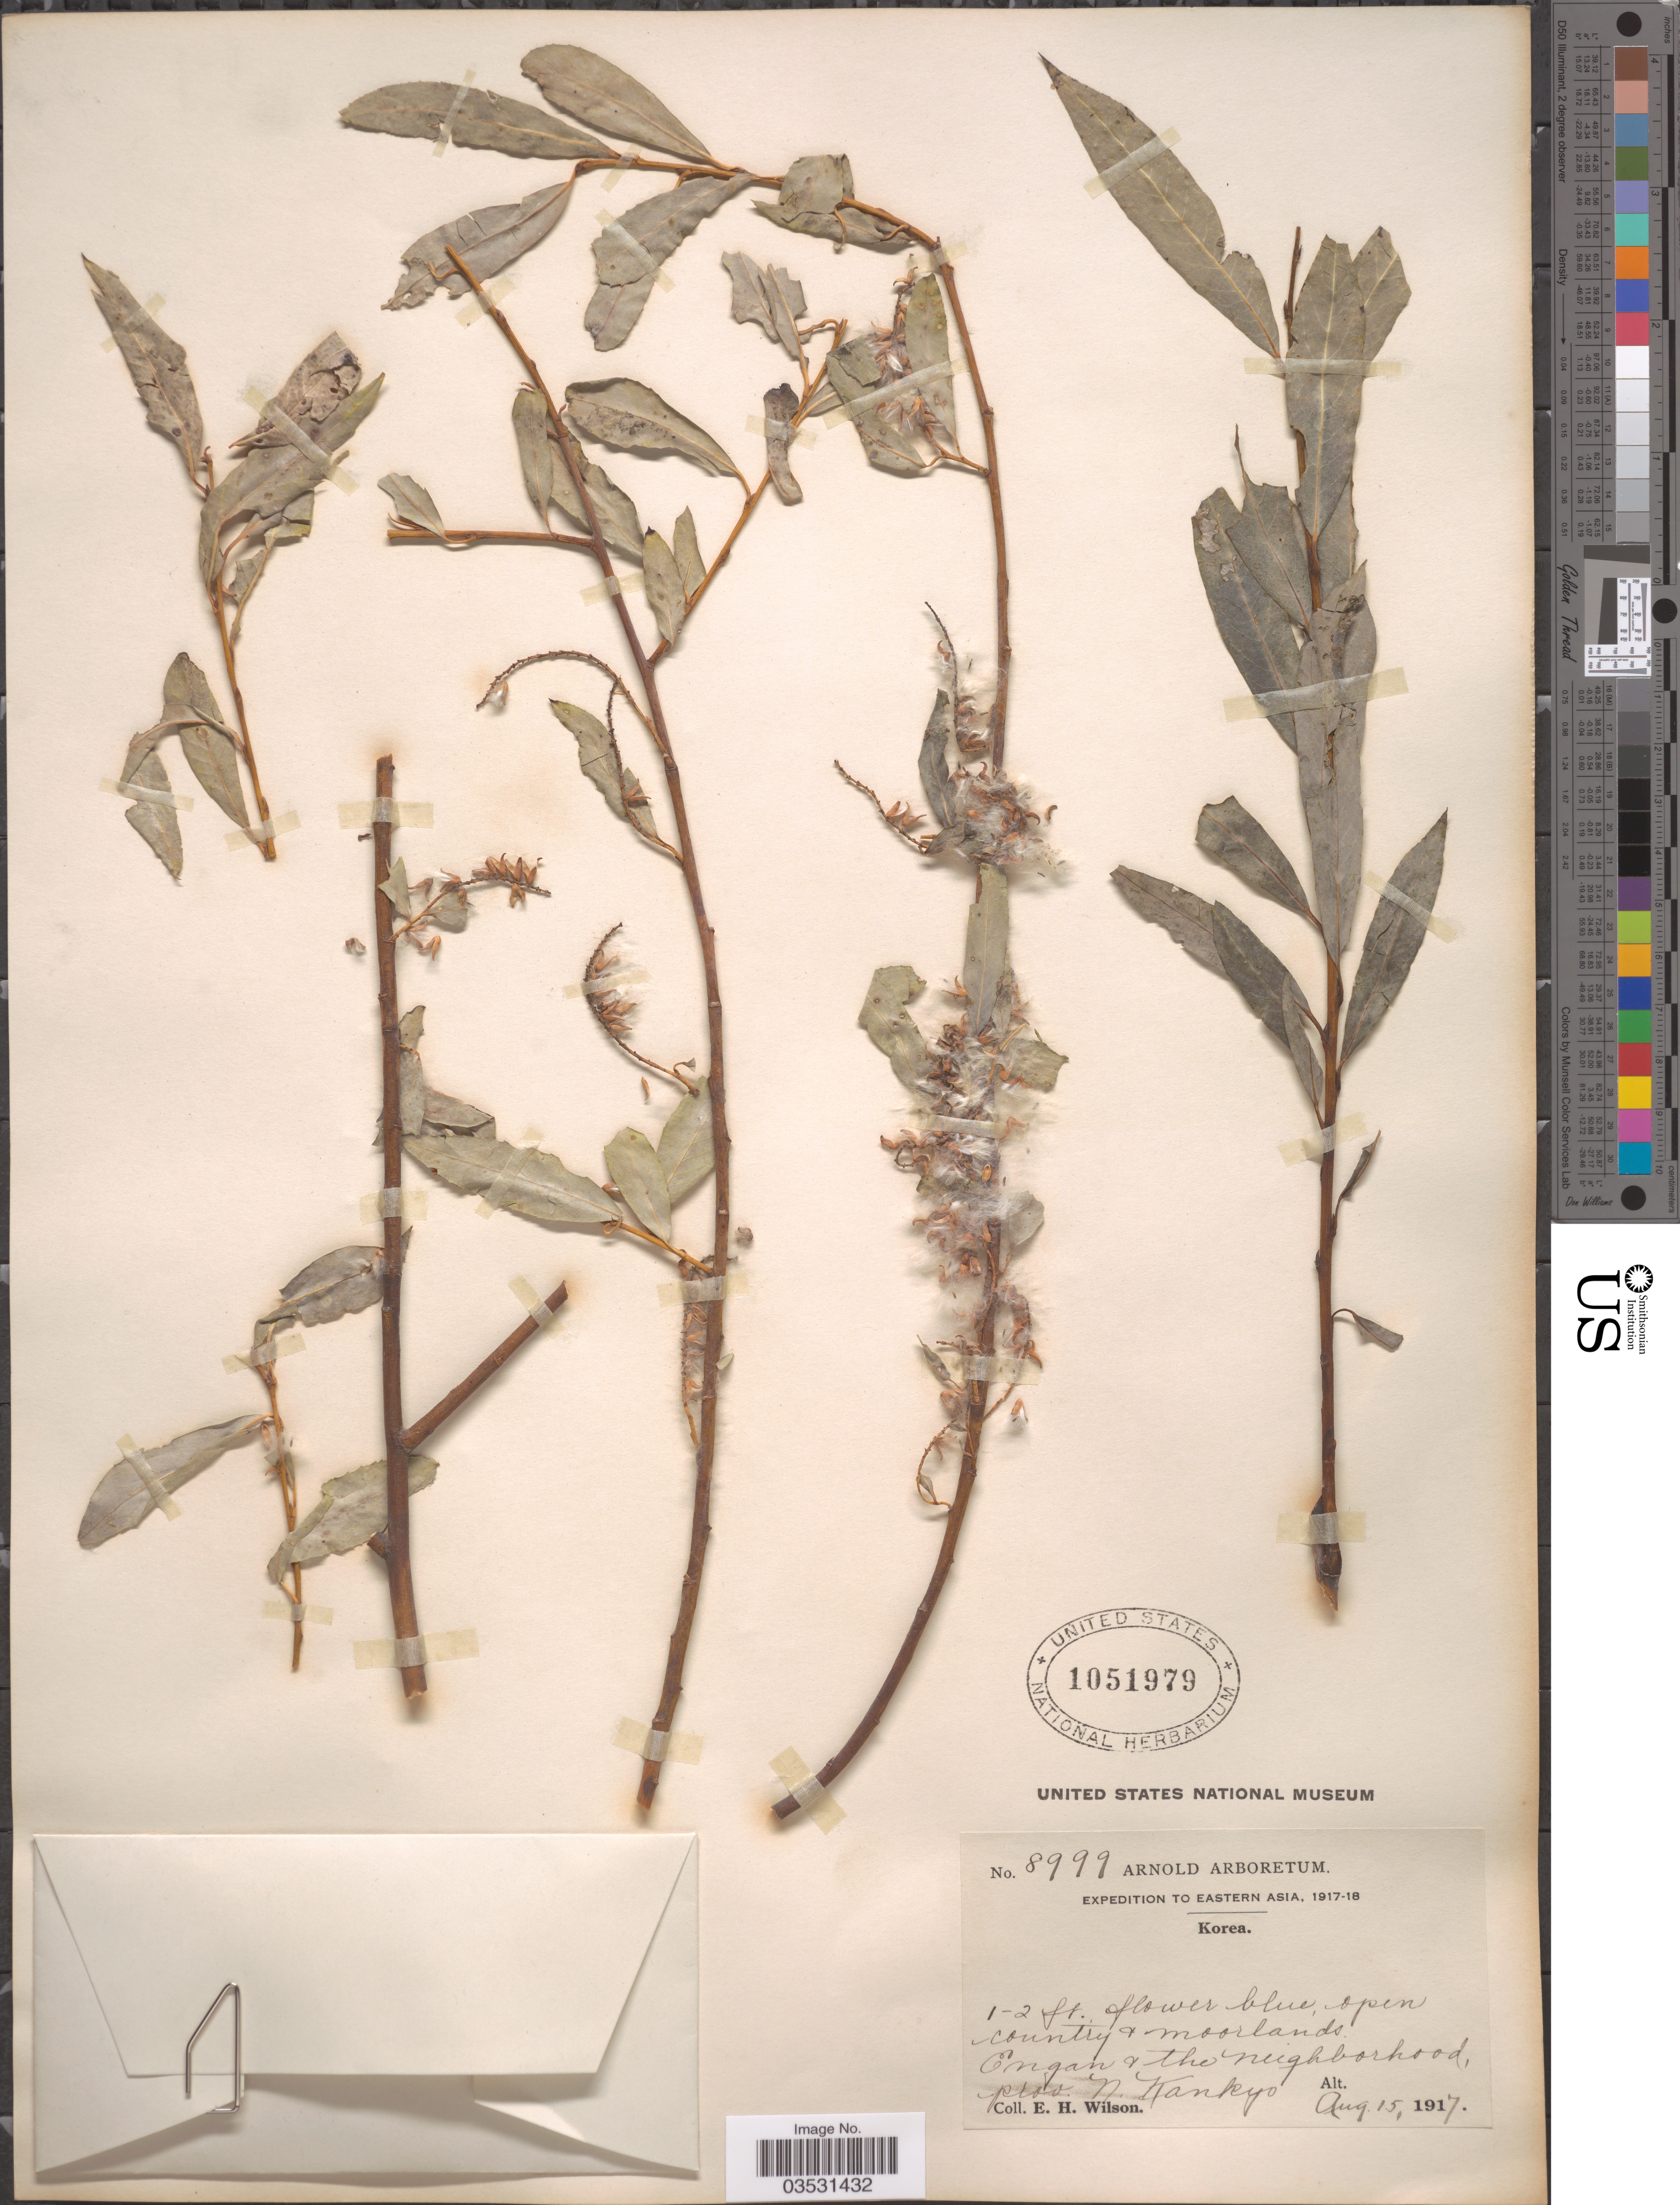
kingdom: Plantae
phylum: Tracheophyta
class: Magnoliopsida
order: Malpighiales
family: Salicaceae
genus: Salix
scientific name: Salix cordata x S. sericea Marshall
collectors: E. Wilson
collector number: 8999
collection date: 1917-08-15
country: North Korea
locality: Eastern Asia. Prov. N. Kankyo.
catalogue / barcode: US 1051979